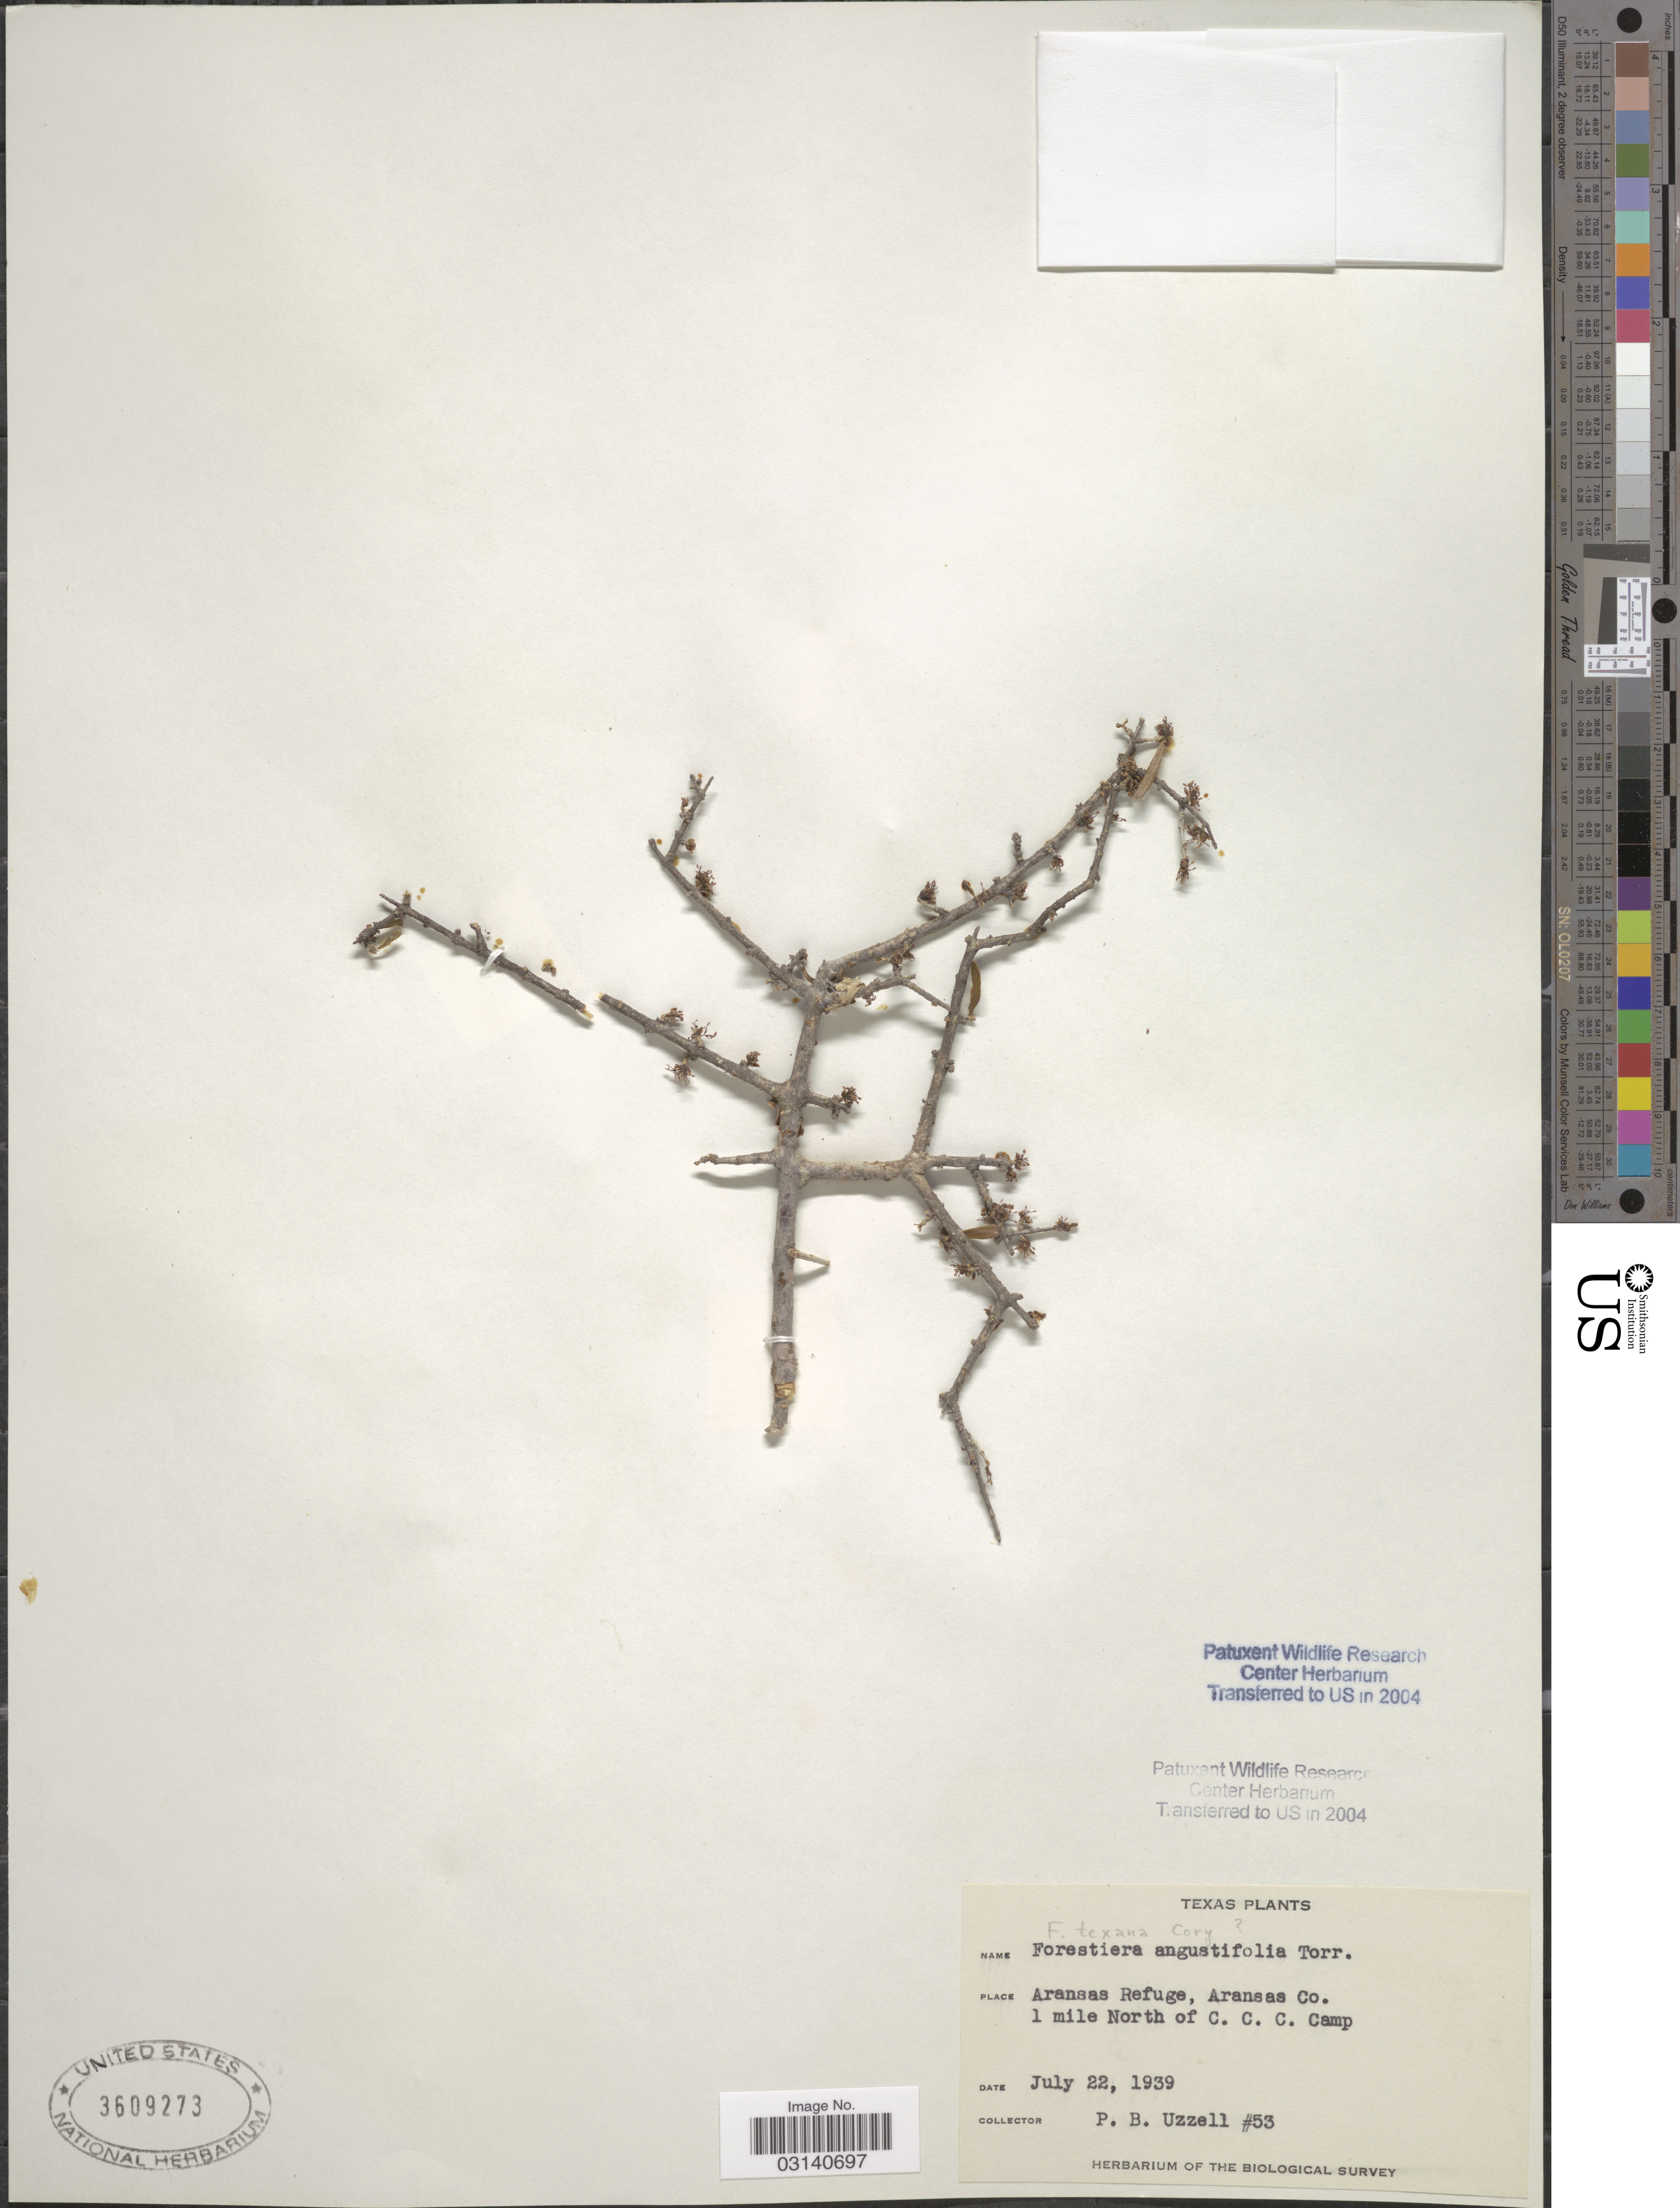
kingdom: Plantae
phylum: Tracheophyta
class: Magnoliopsida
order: Lamiales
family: Oleaceae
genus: Forestiera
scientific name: Forestiera angustifolia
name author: Torr.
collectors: P. Uzzell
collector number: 53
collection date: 1939-07-22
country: United States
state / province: Texas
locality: Aransas Refuge, Aransas Co., 1 mile North of C. C. C. Camp.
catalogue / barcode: US 3609273